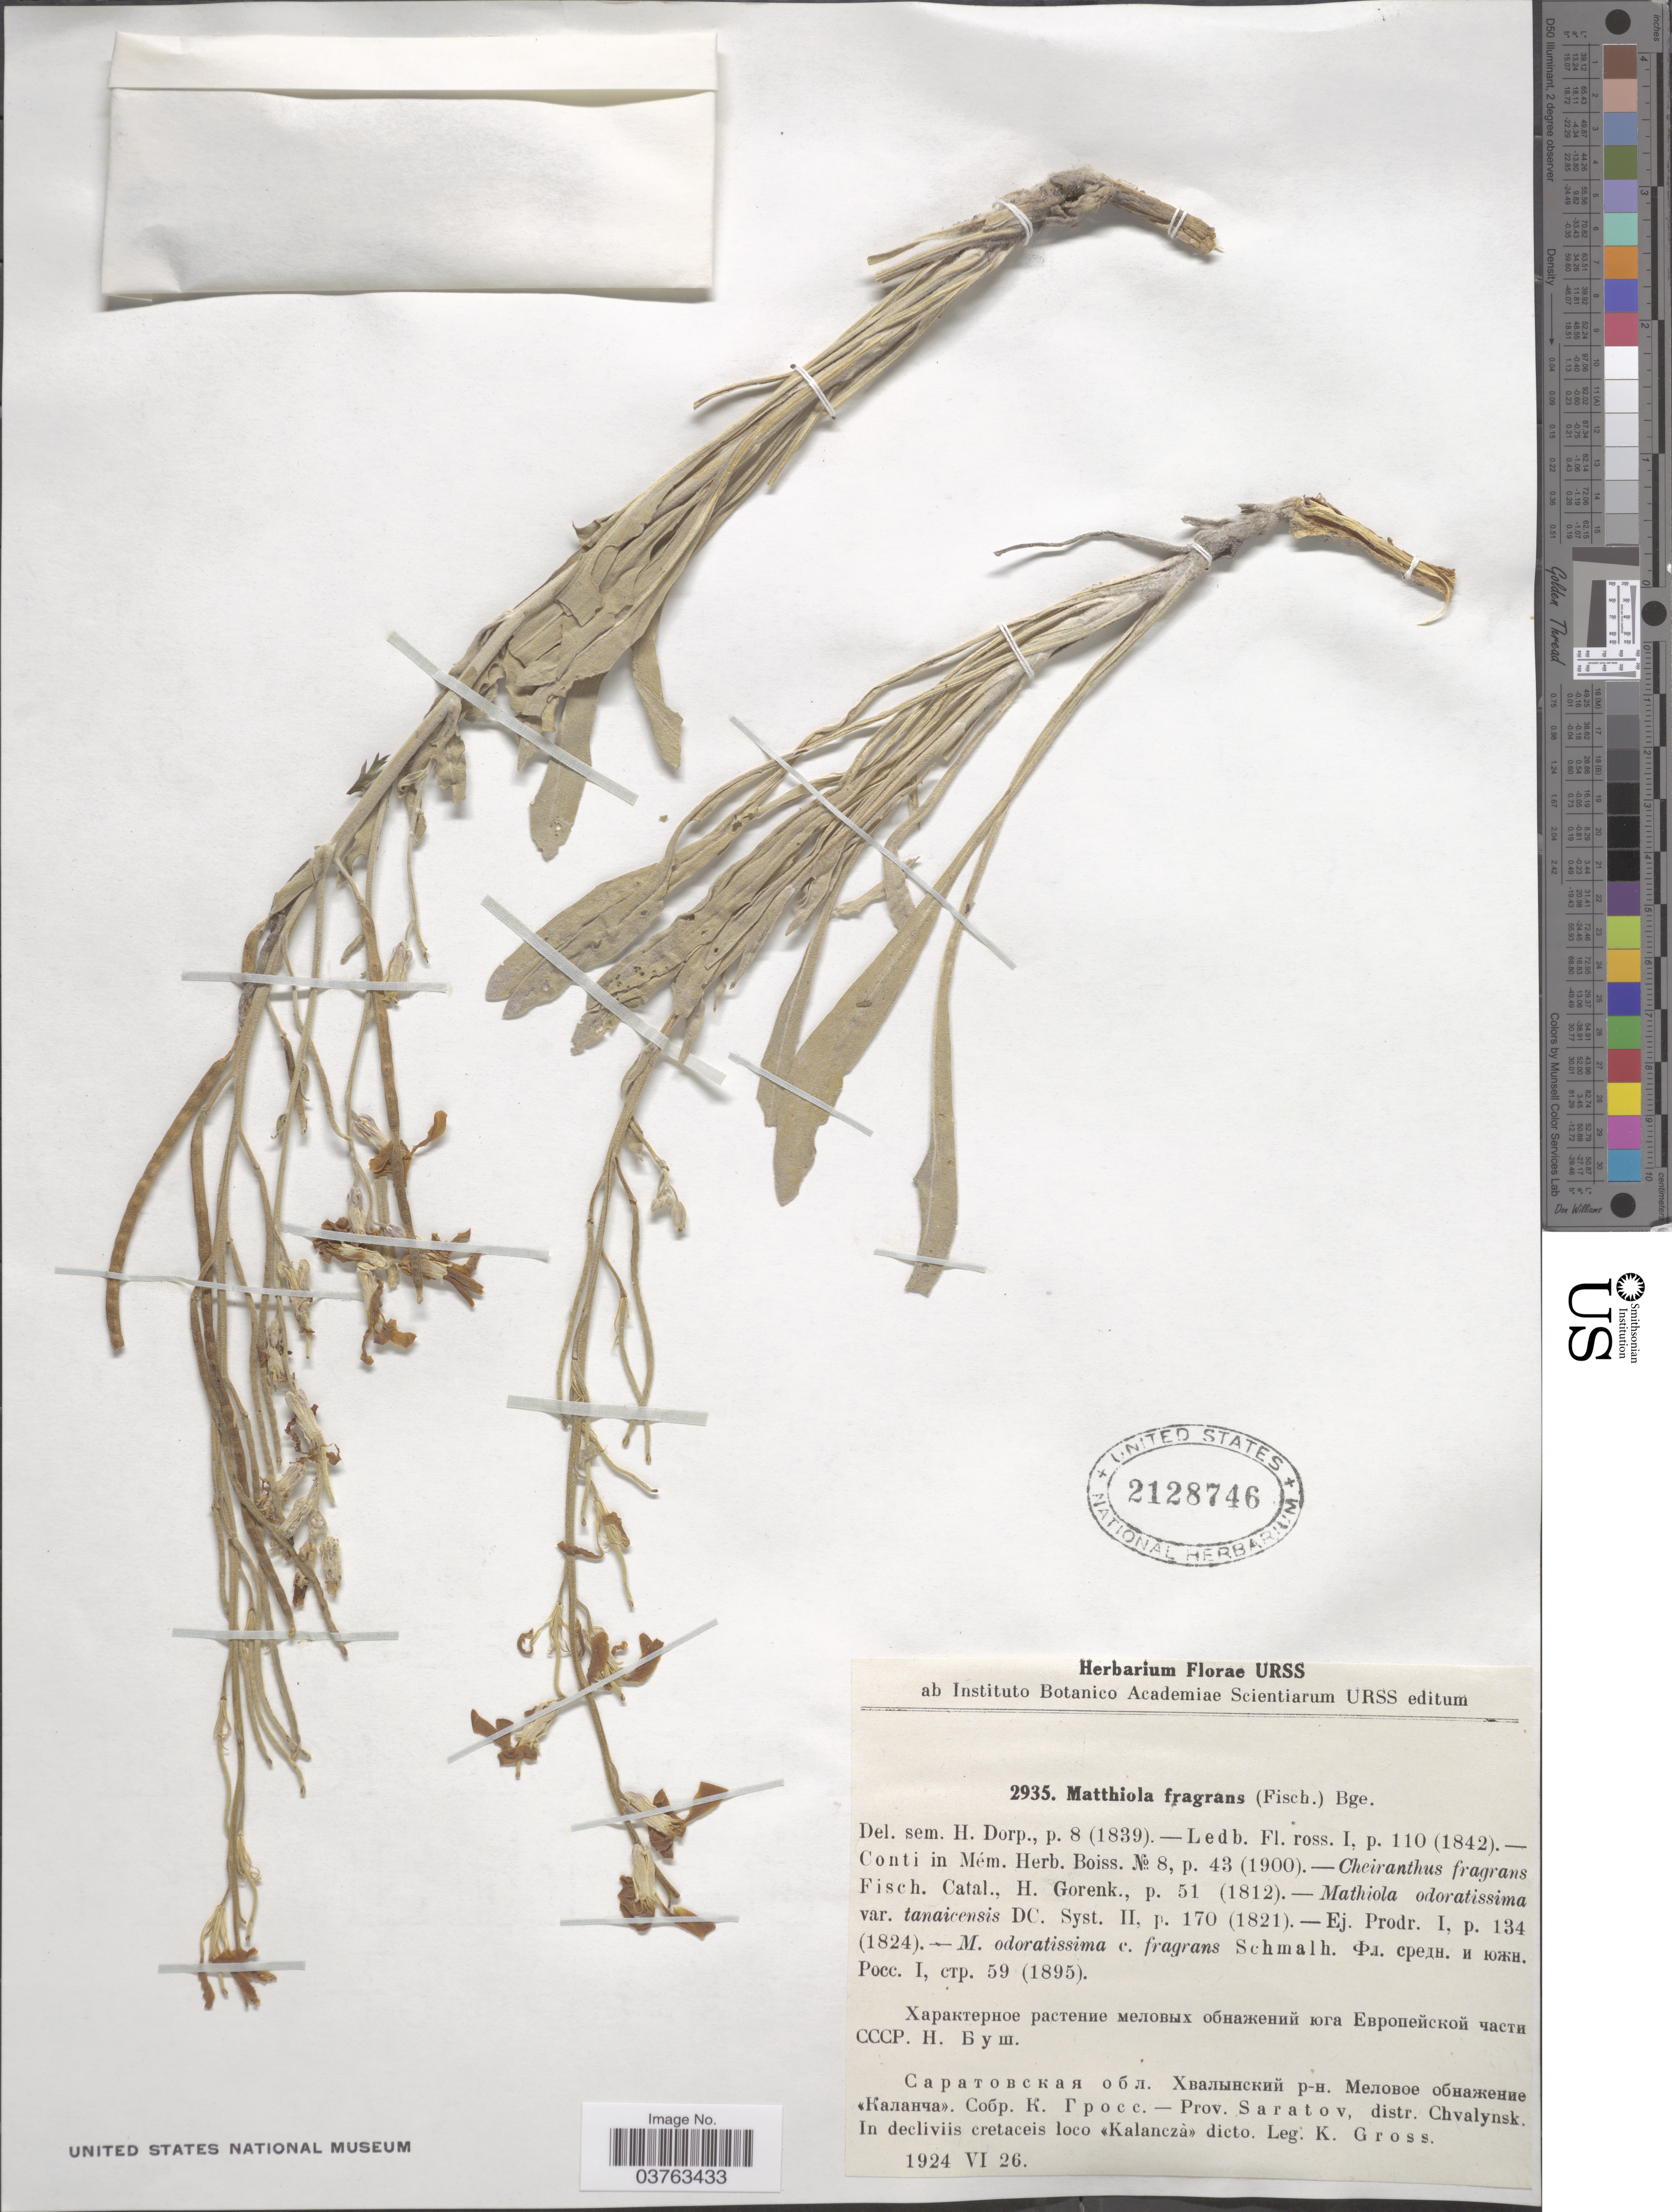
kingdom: Plantae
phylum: Tracheophyta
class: Magnoliopsida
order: Brassicales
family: Brassicaceae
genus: Matthiola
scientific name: Matthiola fragrans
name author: (Fisch.) Bunge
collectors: K. Gross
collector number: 2935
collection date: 1924-06-26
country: Russian Federation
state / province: Saratov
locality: Distr. Chvalynsk. In decliviis cretaceis loco <<Kalancza>> dicto.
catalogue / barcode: US 2128746